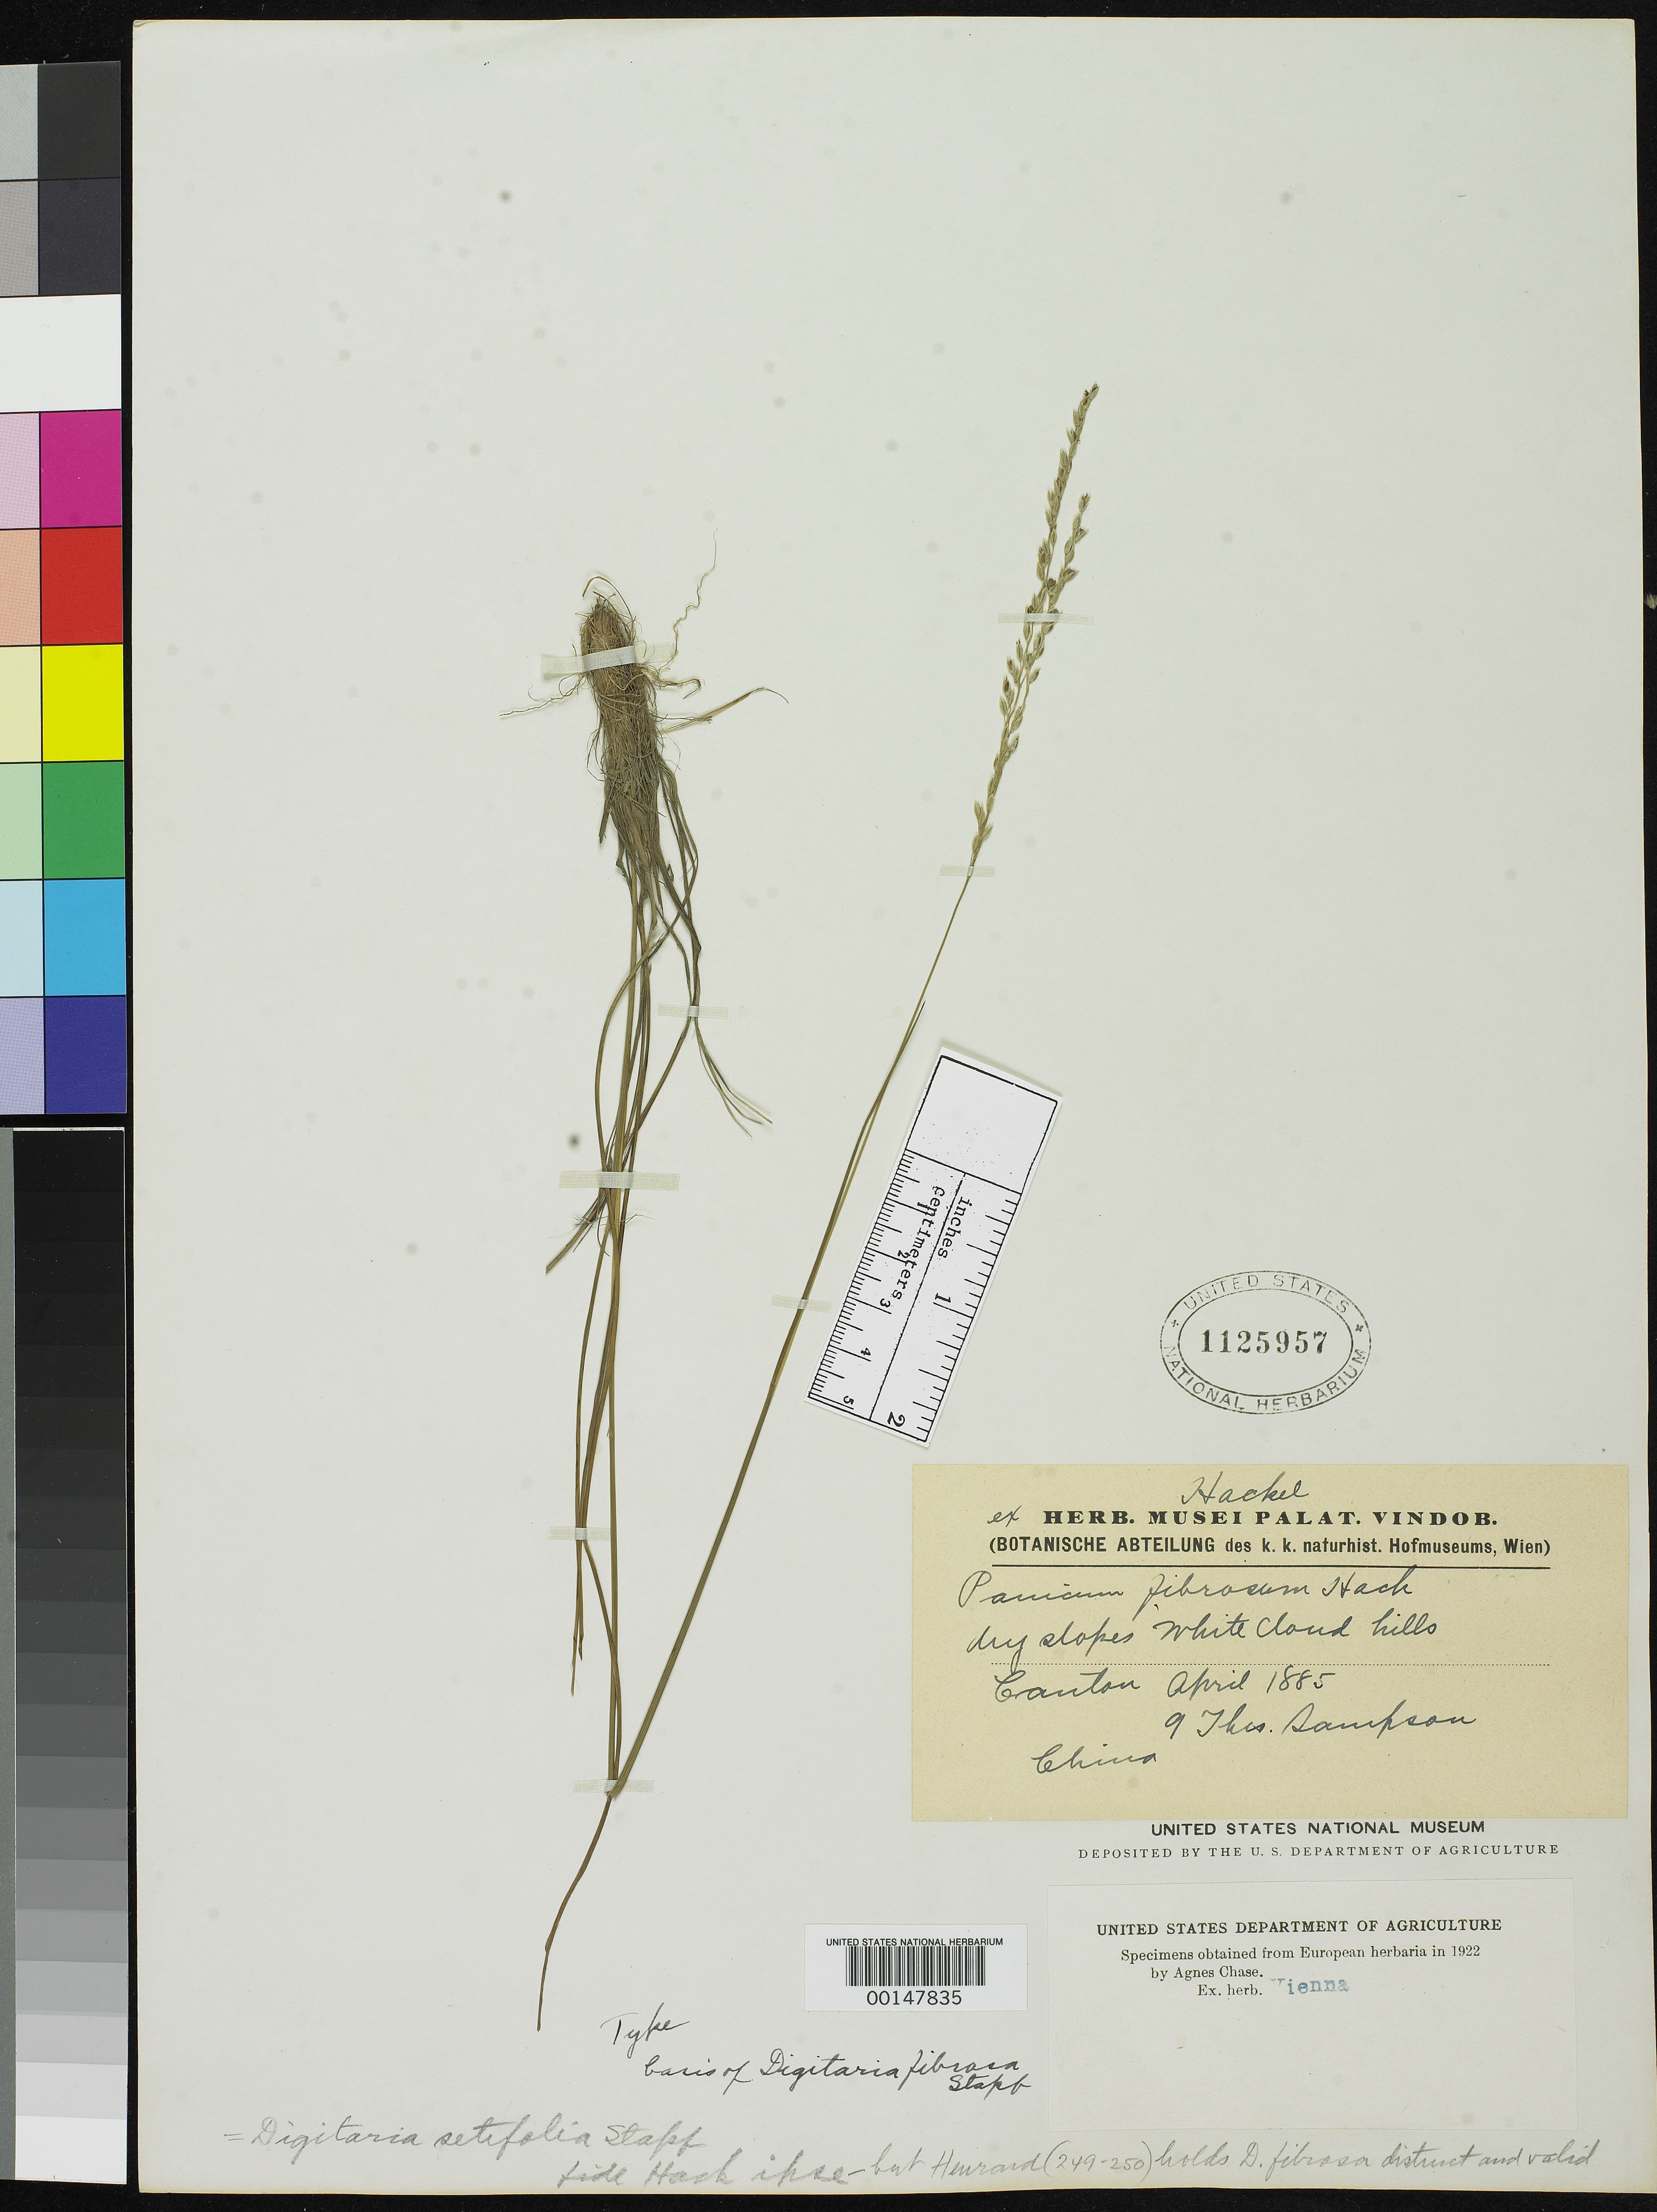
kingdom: Plantae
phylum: Tracheophyta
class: Liliopsida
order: Poales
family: Poaceae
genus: Panicum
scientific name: Panicum fibrosum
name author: Hack.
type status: Holotype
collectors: A. Sampson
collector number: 9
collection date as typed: Apr 1885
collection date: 1885-04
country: China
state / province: Guangdong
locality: White Cloud Hills, Canton.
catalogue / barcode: US 1125957